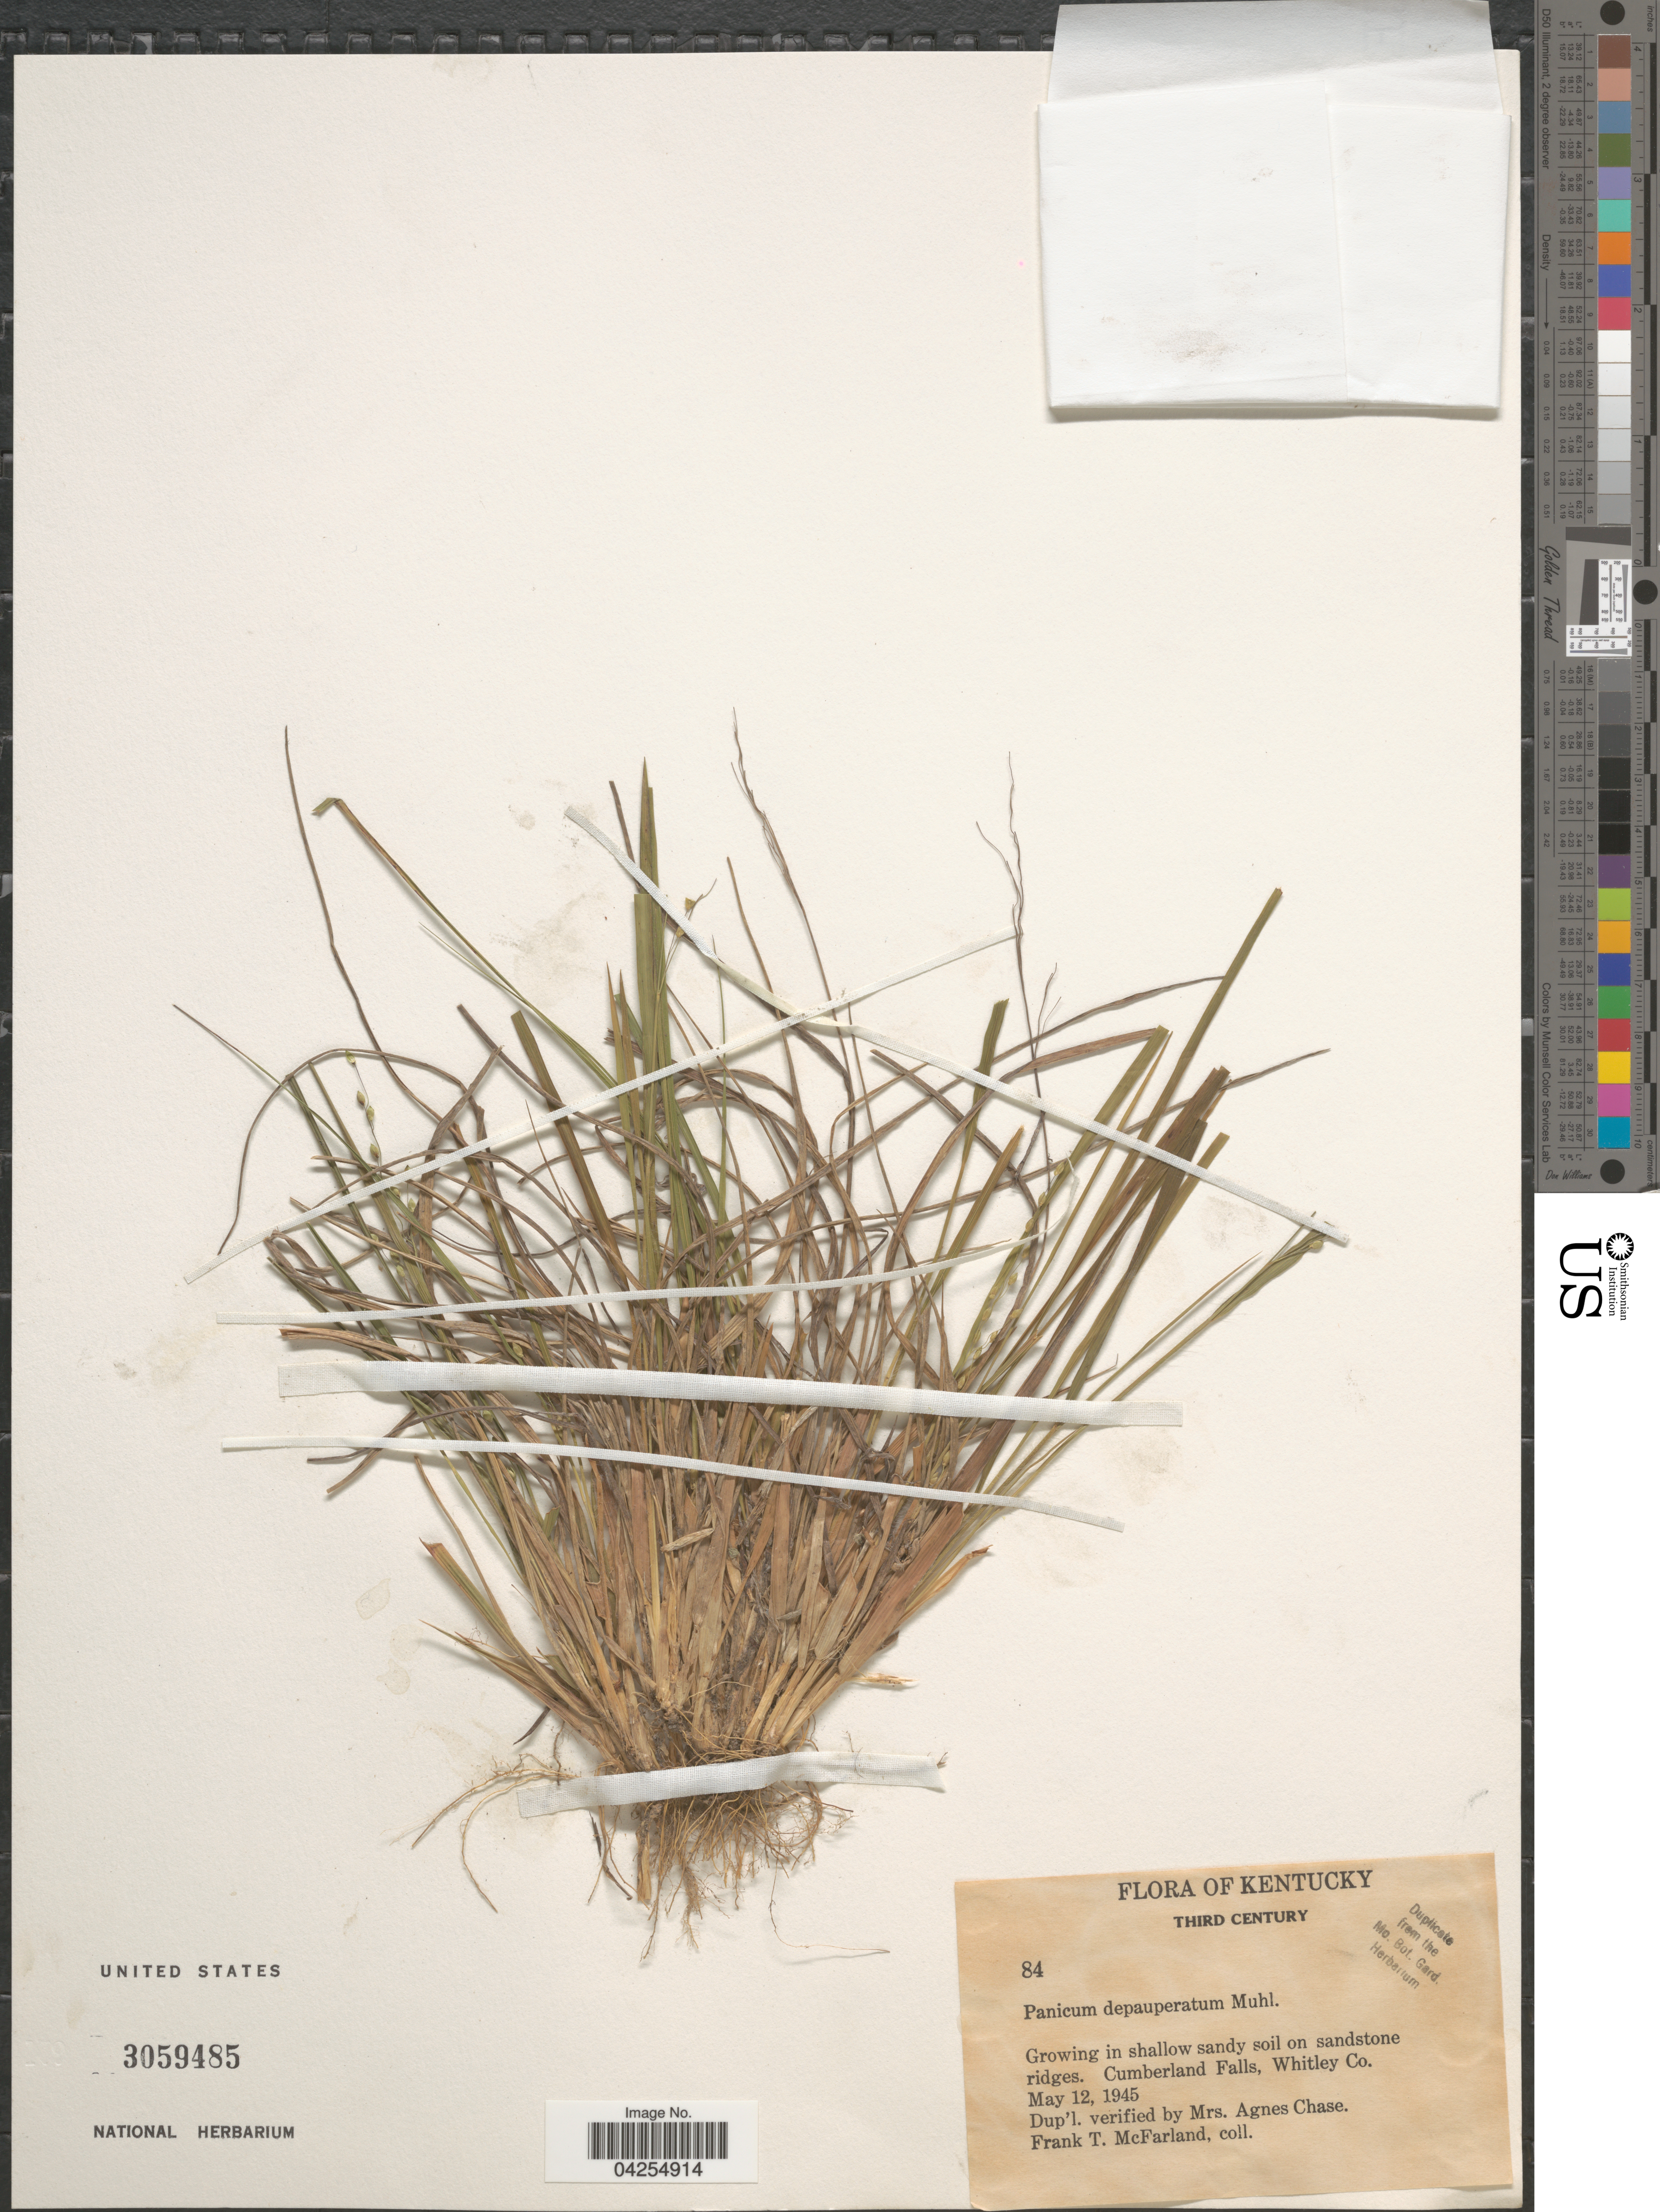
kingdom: Plantae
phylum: Tracheophyta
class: Liliopsida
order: Poales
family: Poaceae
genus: Dichanthelium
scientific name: Dichanthelium depauperatum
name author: (Muhl.) Gould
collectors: F. McFarland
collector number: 84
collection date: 1945-05-12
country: United States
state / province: Kentucky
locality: Third Century. Cumberland Falls, Whitley Co.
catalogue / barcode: US 3059485